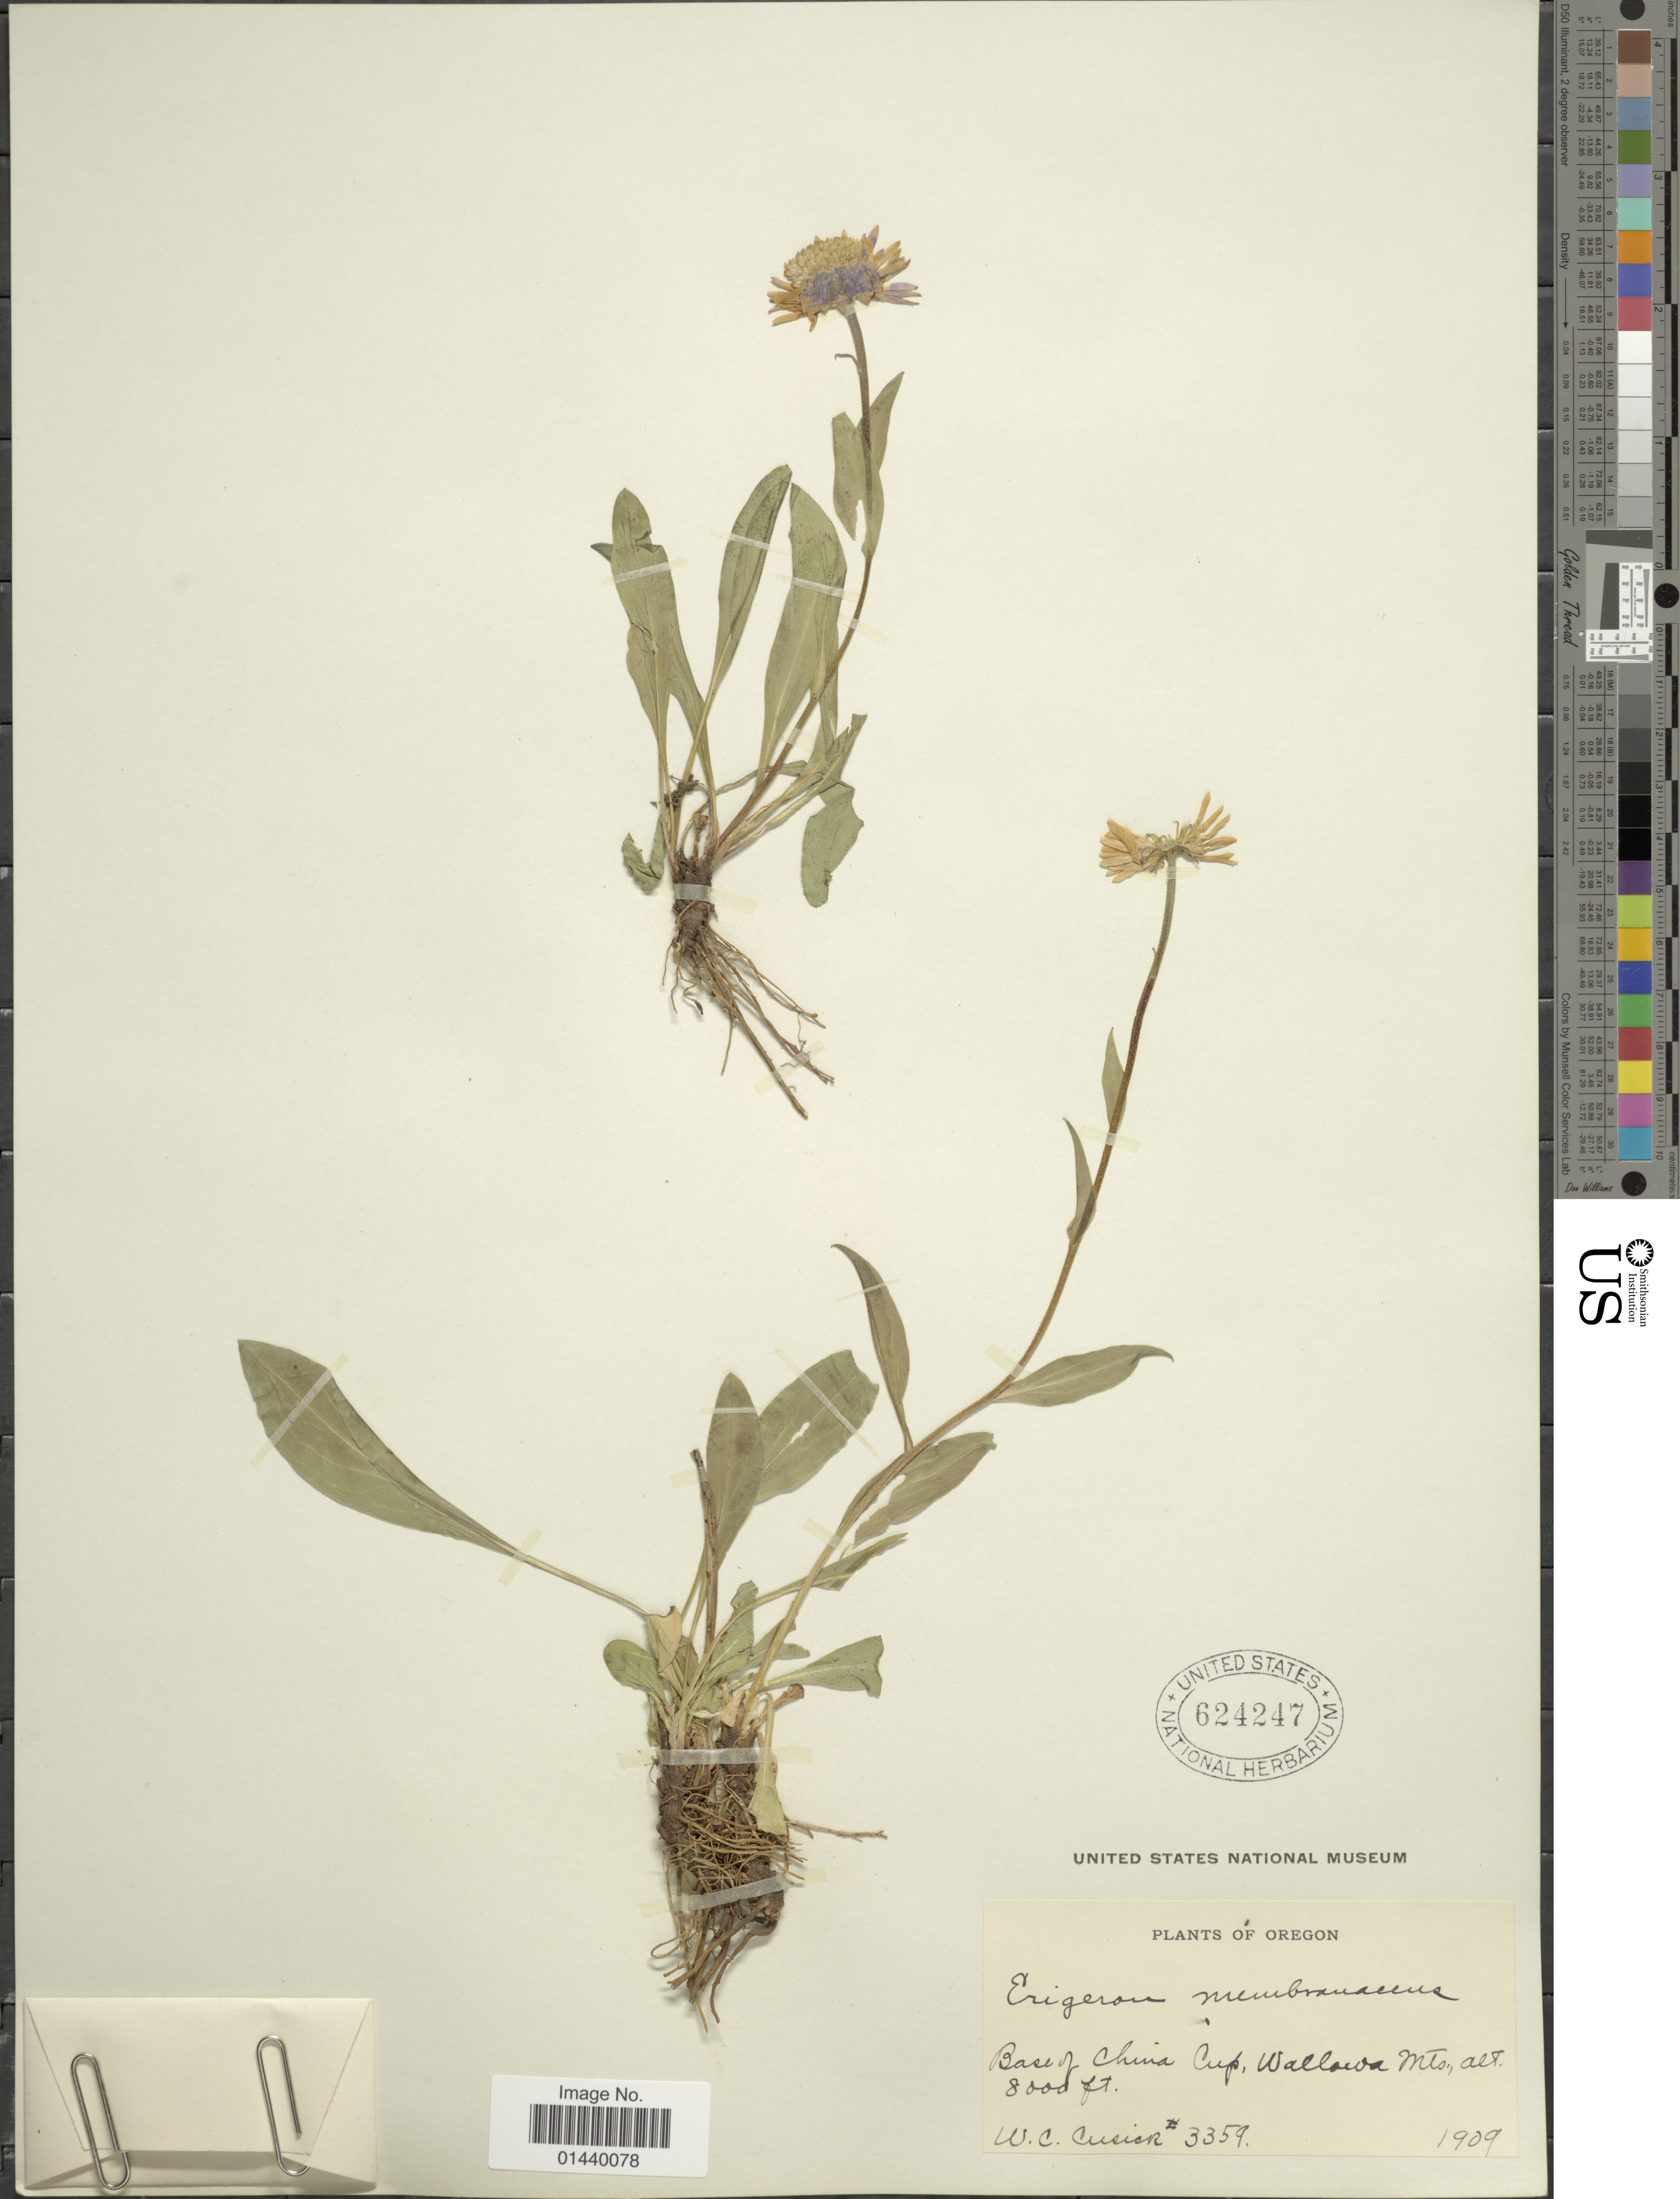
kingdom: Plantae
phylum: Tracheophyta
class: Magnoliopsida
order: Asterales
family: Asteraceae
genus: Erigeron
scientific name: Erigeron salsuginosus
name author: (Richardson ex R. Br.) A. Gray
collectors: W. C. Cusick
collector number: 3359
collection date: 1909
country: United States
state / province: Oregon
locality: Base of China Cup. Wallowa Mts.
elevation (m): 2438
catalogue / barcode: US 624247